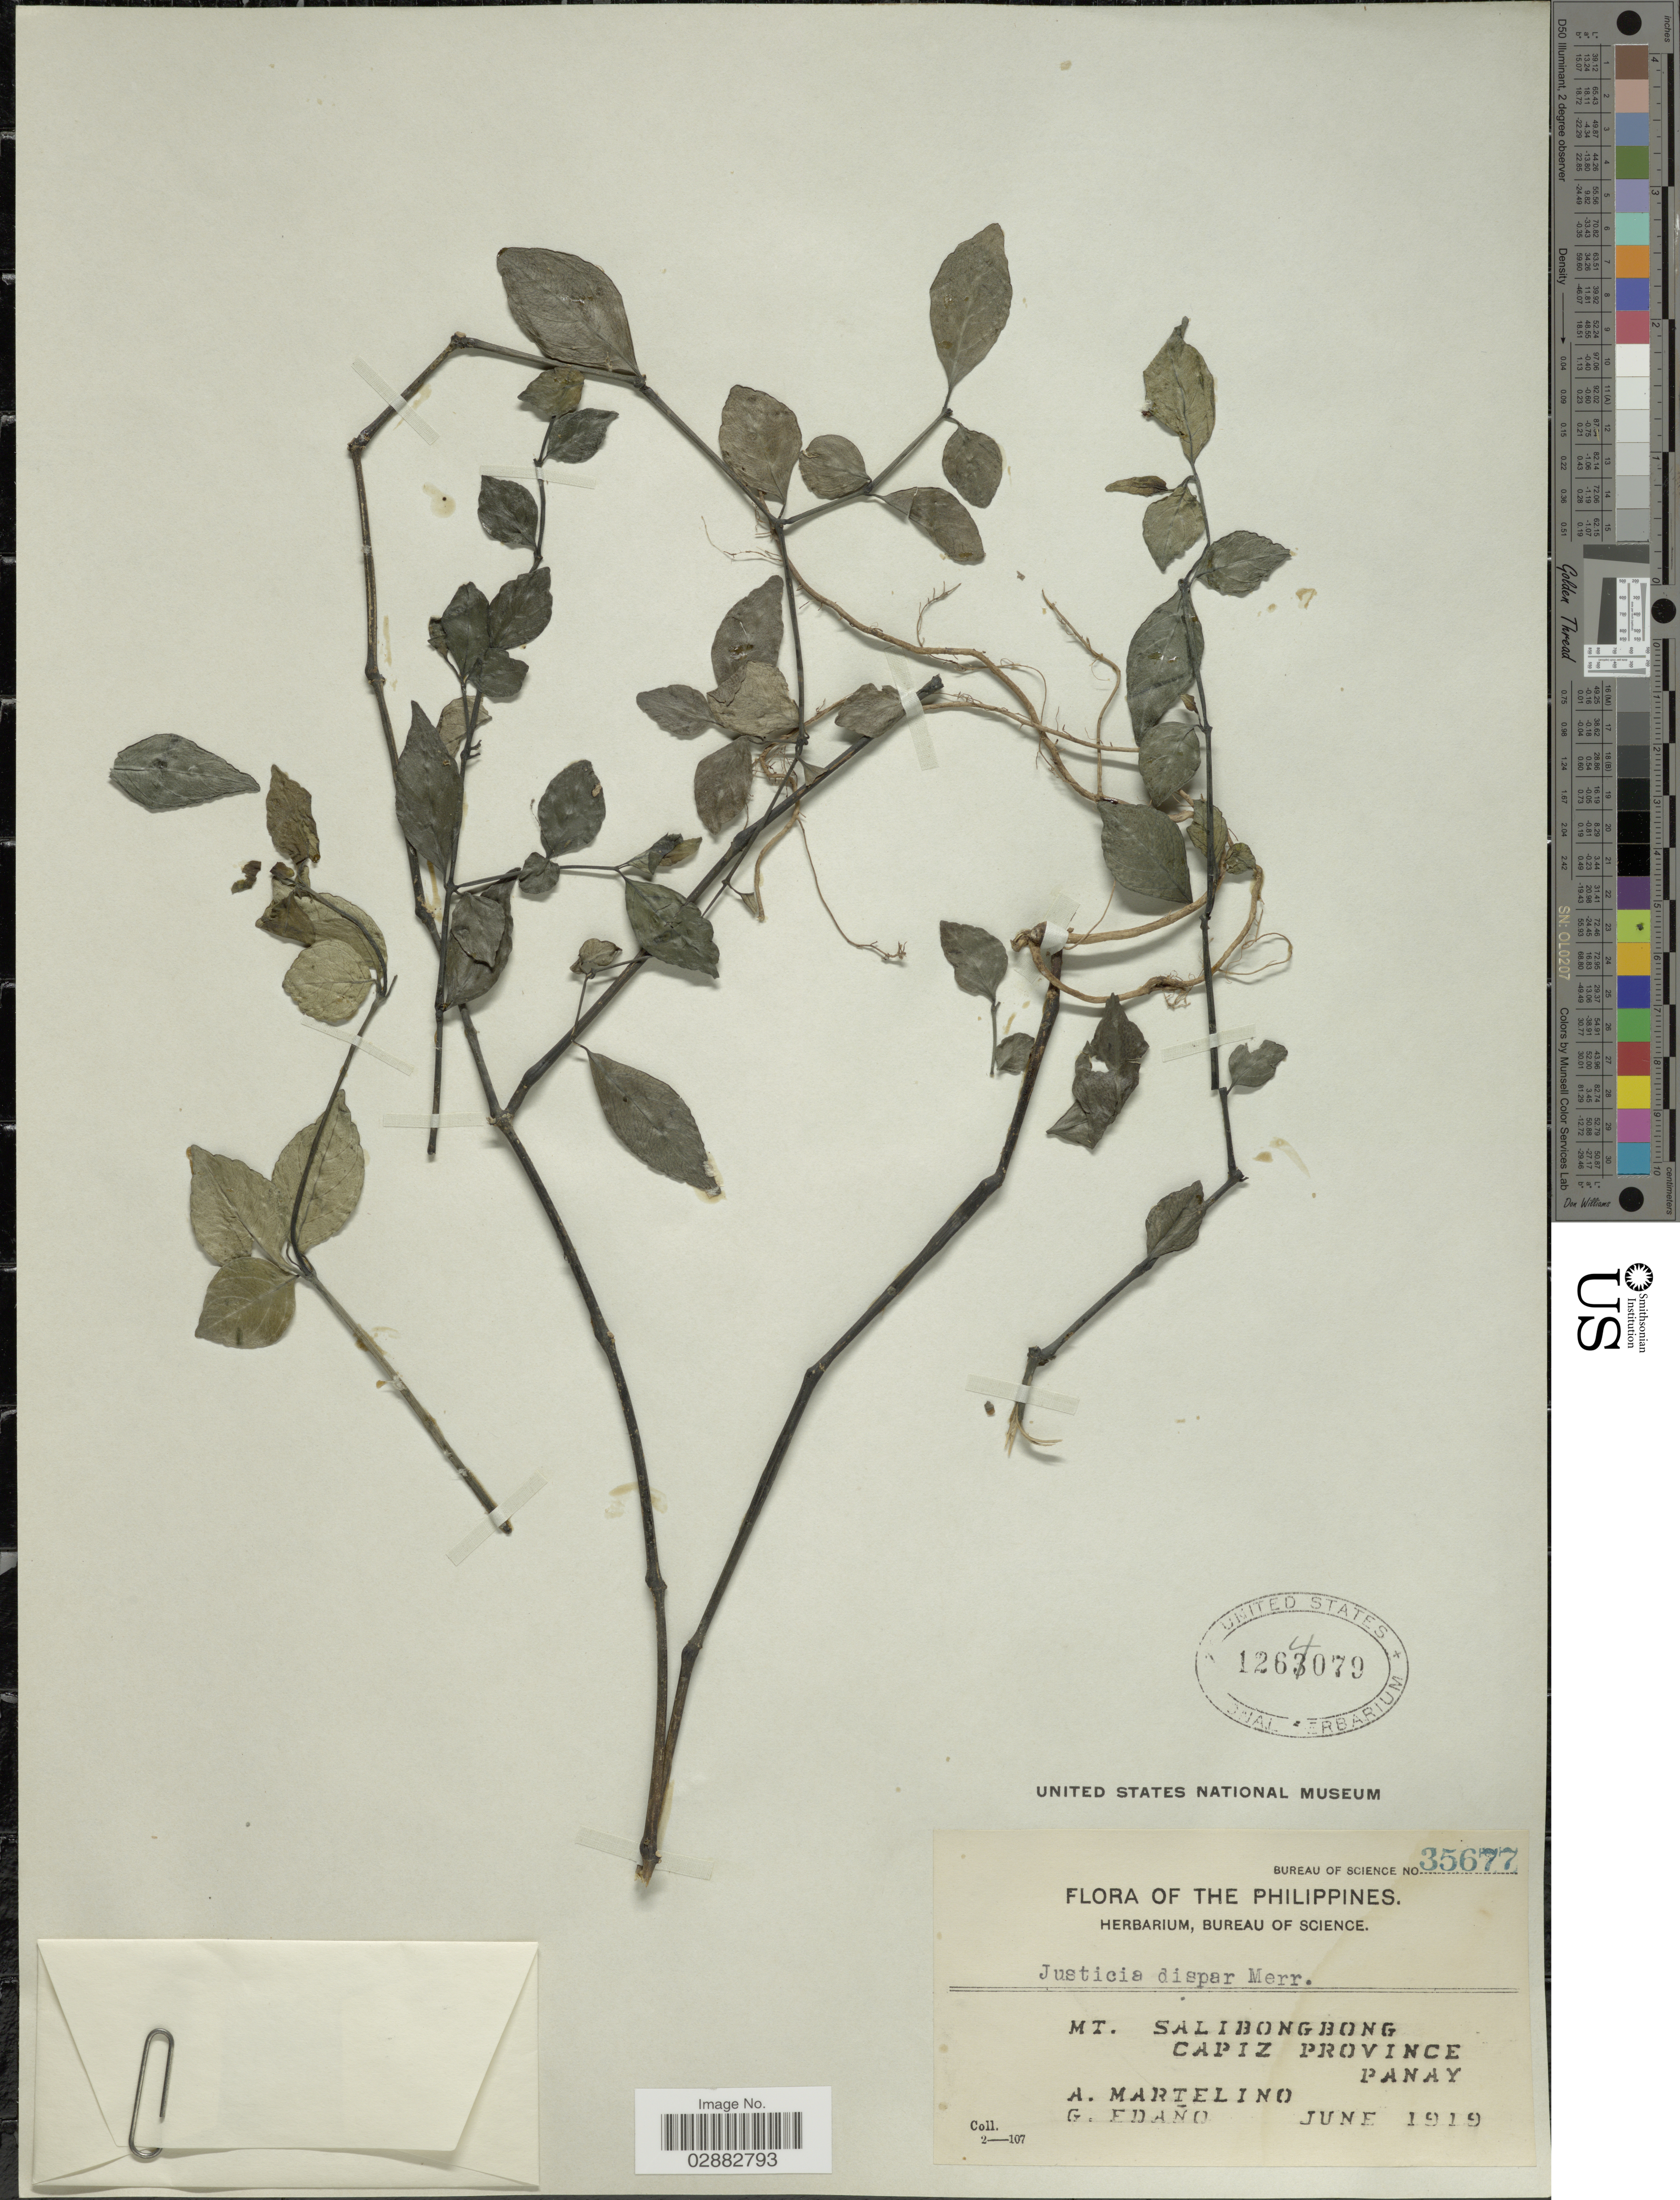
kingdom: Plantae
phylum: Tracheophyta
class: Magnoliopsida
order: Lamiales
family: Acanthaceae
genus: Justicia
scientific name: Justicia dispar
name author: Merr.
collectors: A. Martelino & G. Edaño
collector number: Bureau of Science 35677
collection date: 1919-06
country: Philippines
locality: Mt. Salibongbong, Capiz Province, Panay.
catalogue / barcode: US 1264079